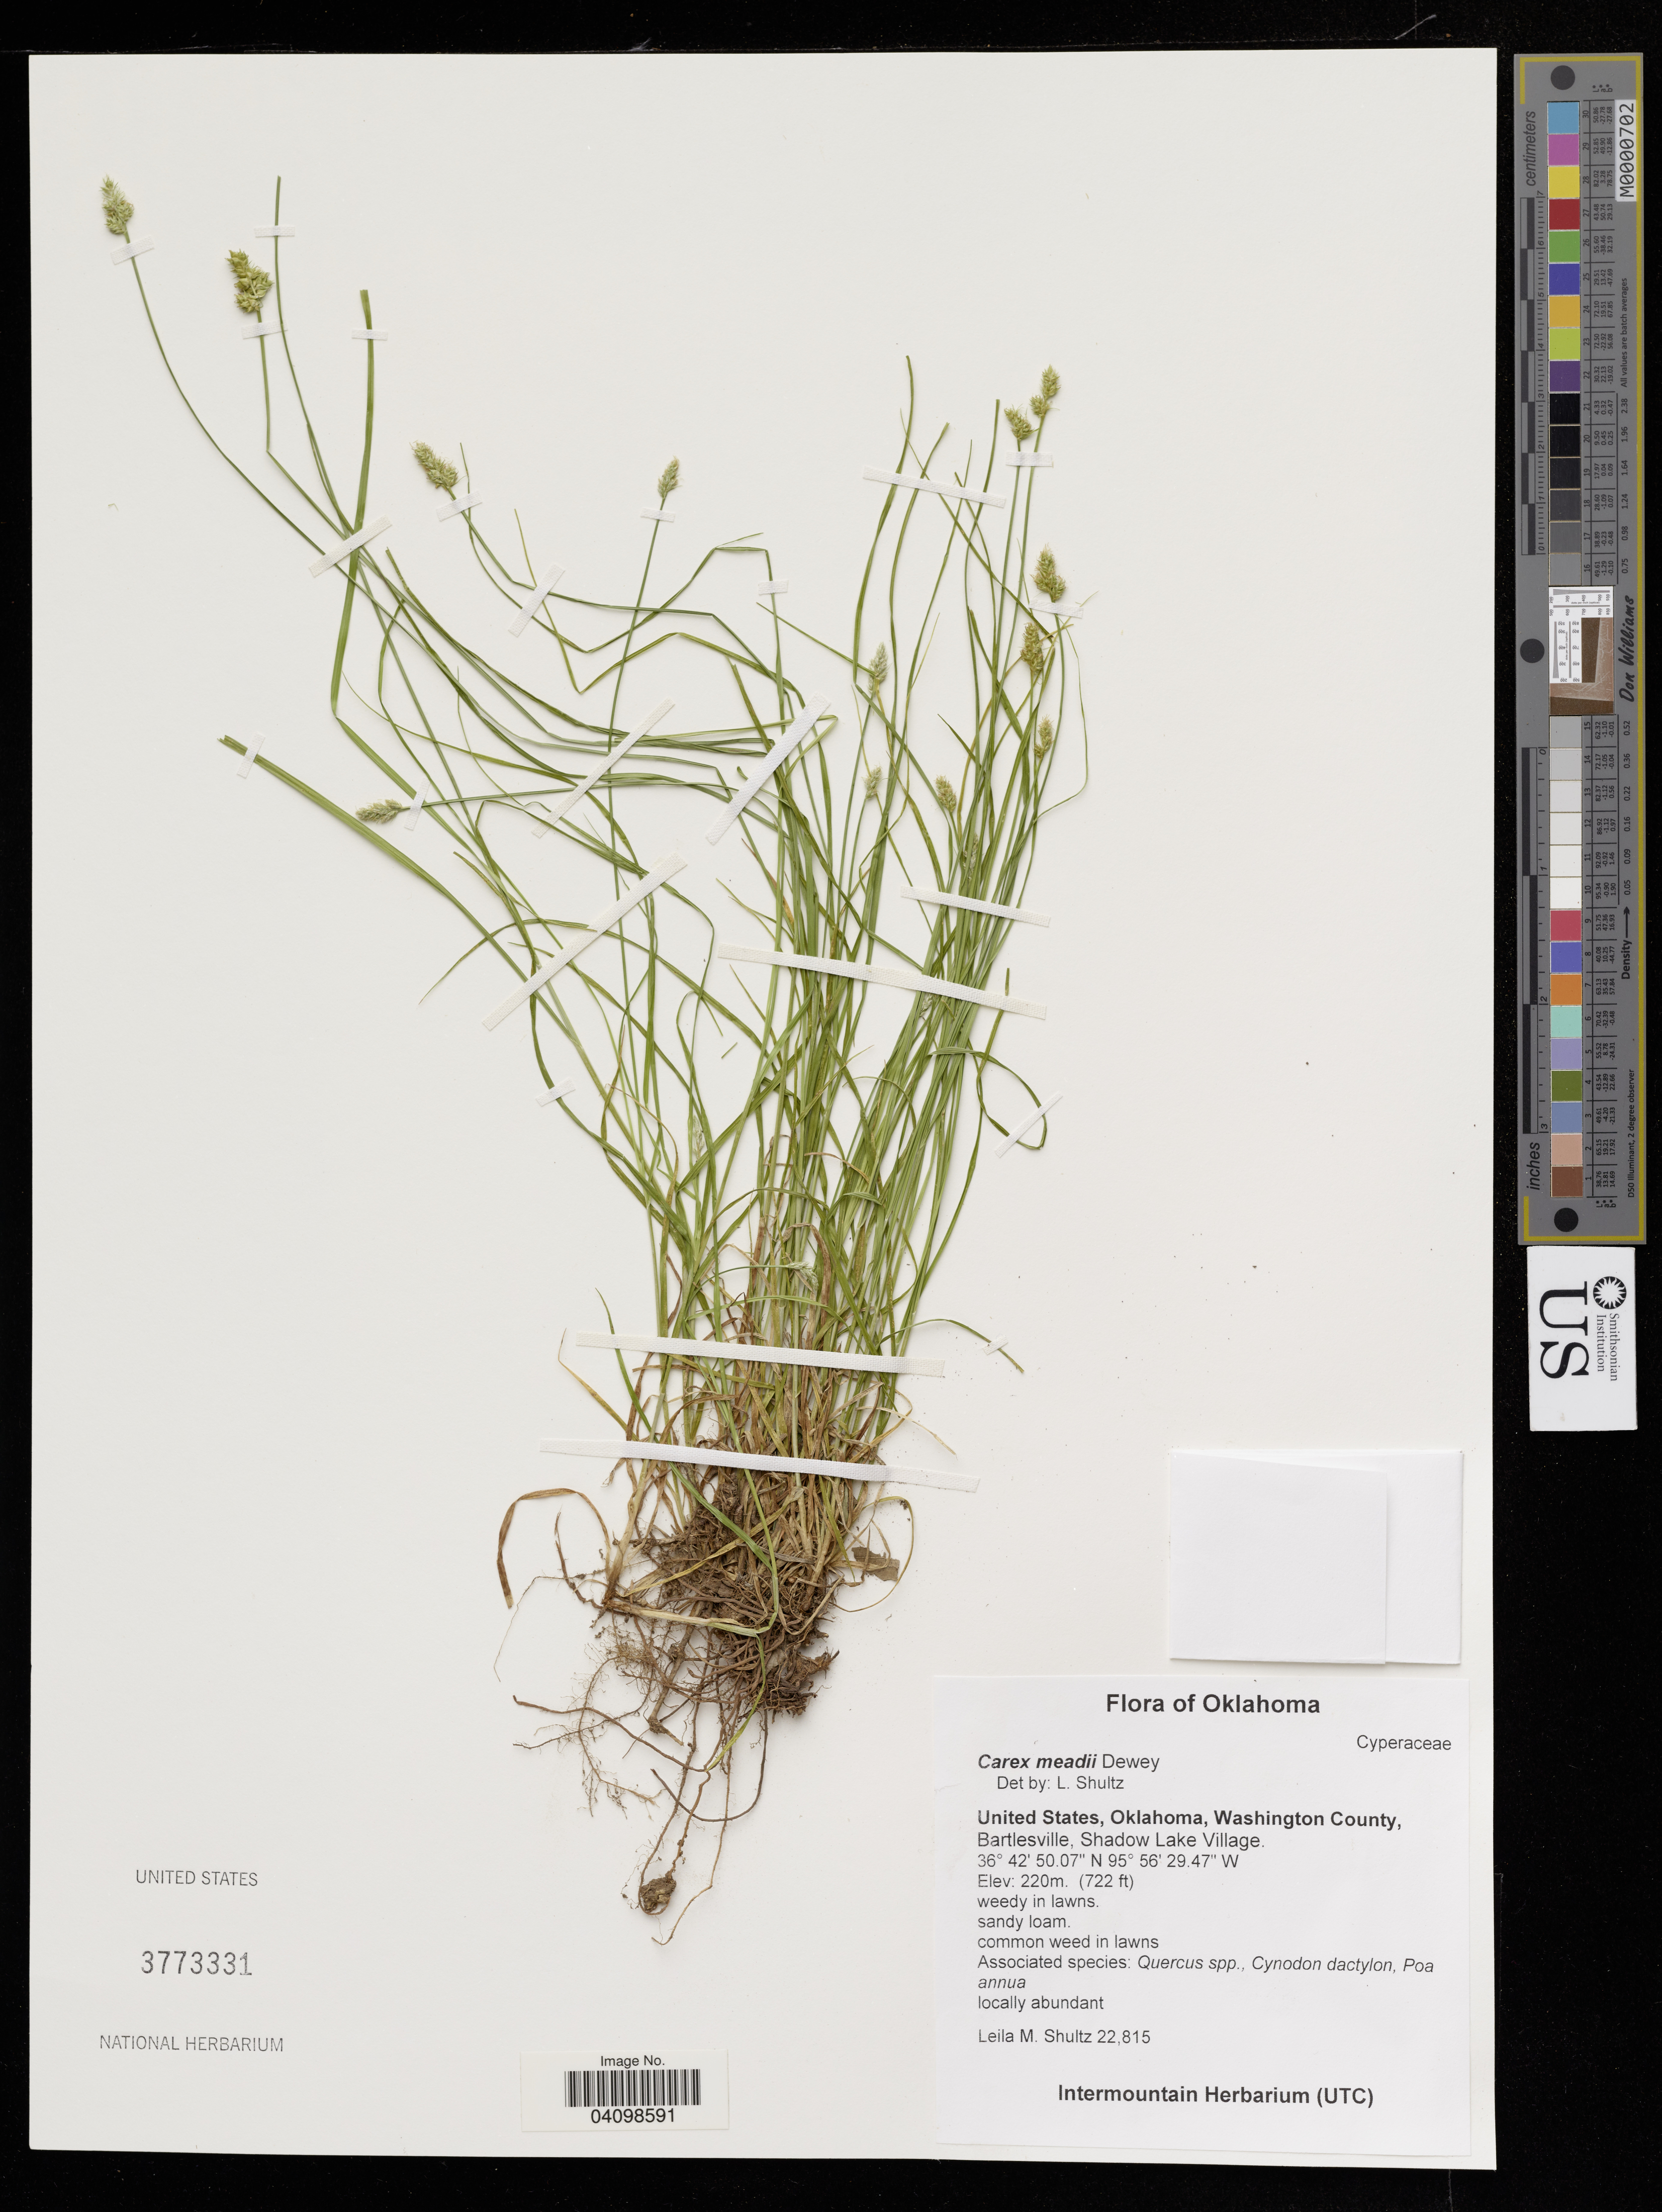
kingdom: Plantae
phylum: Tracheophyta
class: Liliopsida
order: Poales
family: Cyperaceae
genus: Carex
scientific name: Carex meadii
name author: Dewey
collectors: L. Shultz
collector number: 22815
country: United States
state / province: Oklahoma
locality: Washington County, Bartlesville, Shadow Lake Village.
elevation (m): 220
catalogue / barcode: US 3773331